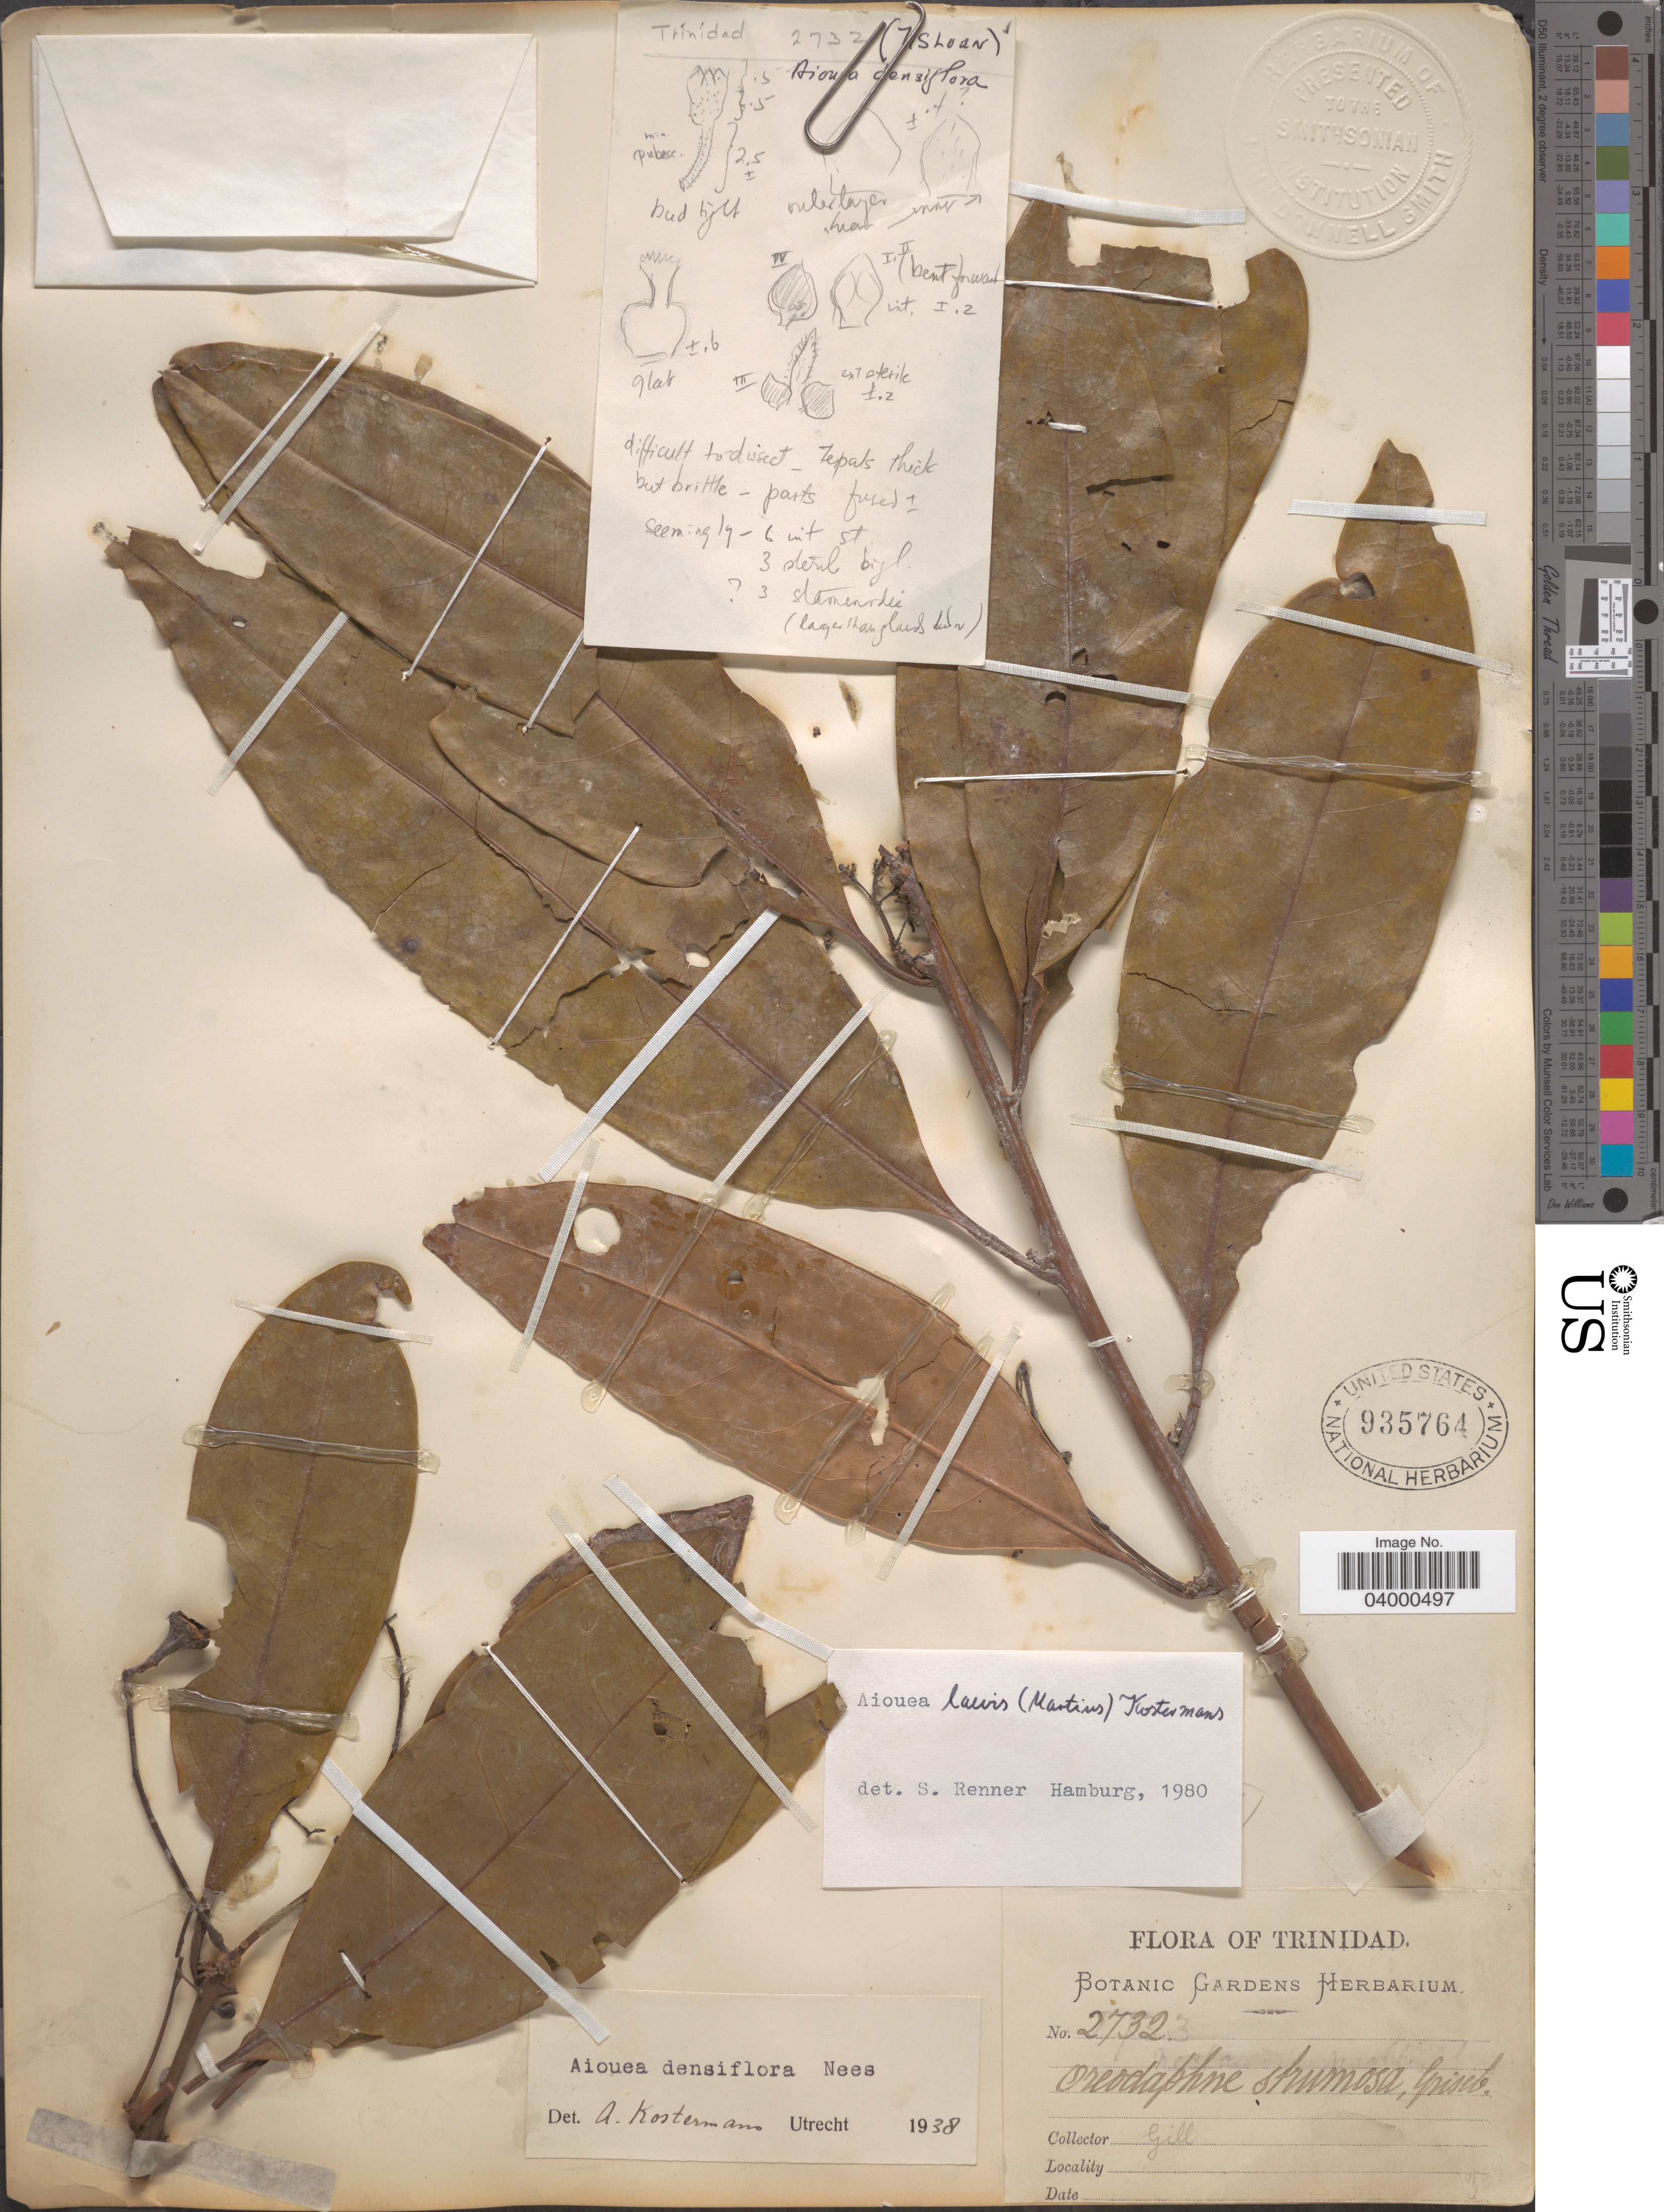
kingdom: Plantae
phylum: Tracheophyta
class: Magnoliopsida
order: Laurales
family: Lauraceae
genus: Aiouea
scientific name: Aiouea laevis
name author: (Mart.) Kosterm.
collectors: -. Gill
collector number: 2732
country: Trinidad and Tobago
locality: Trinidad.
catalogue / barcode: US 935764